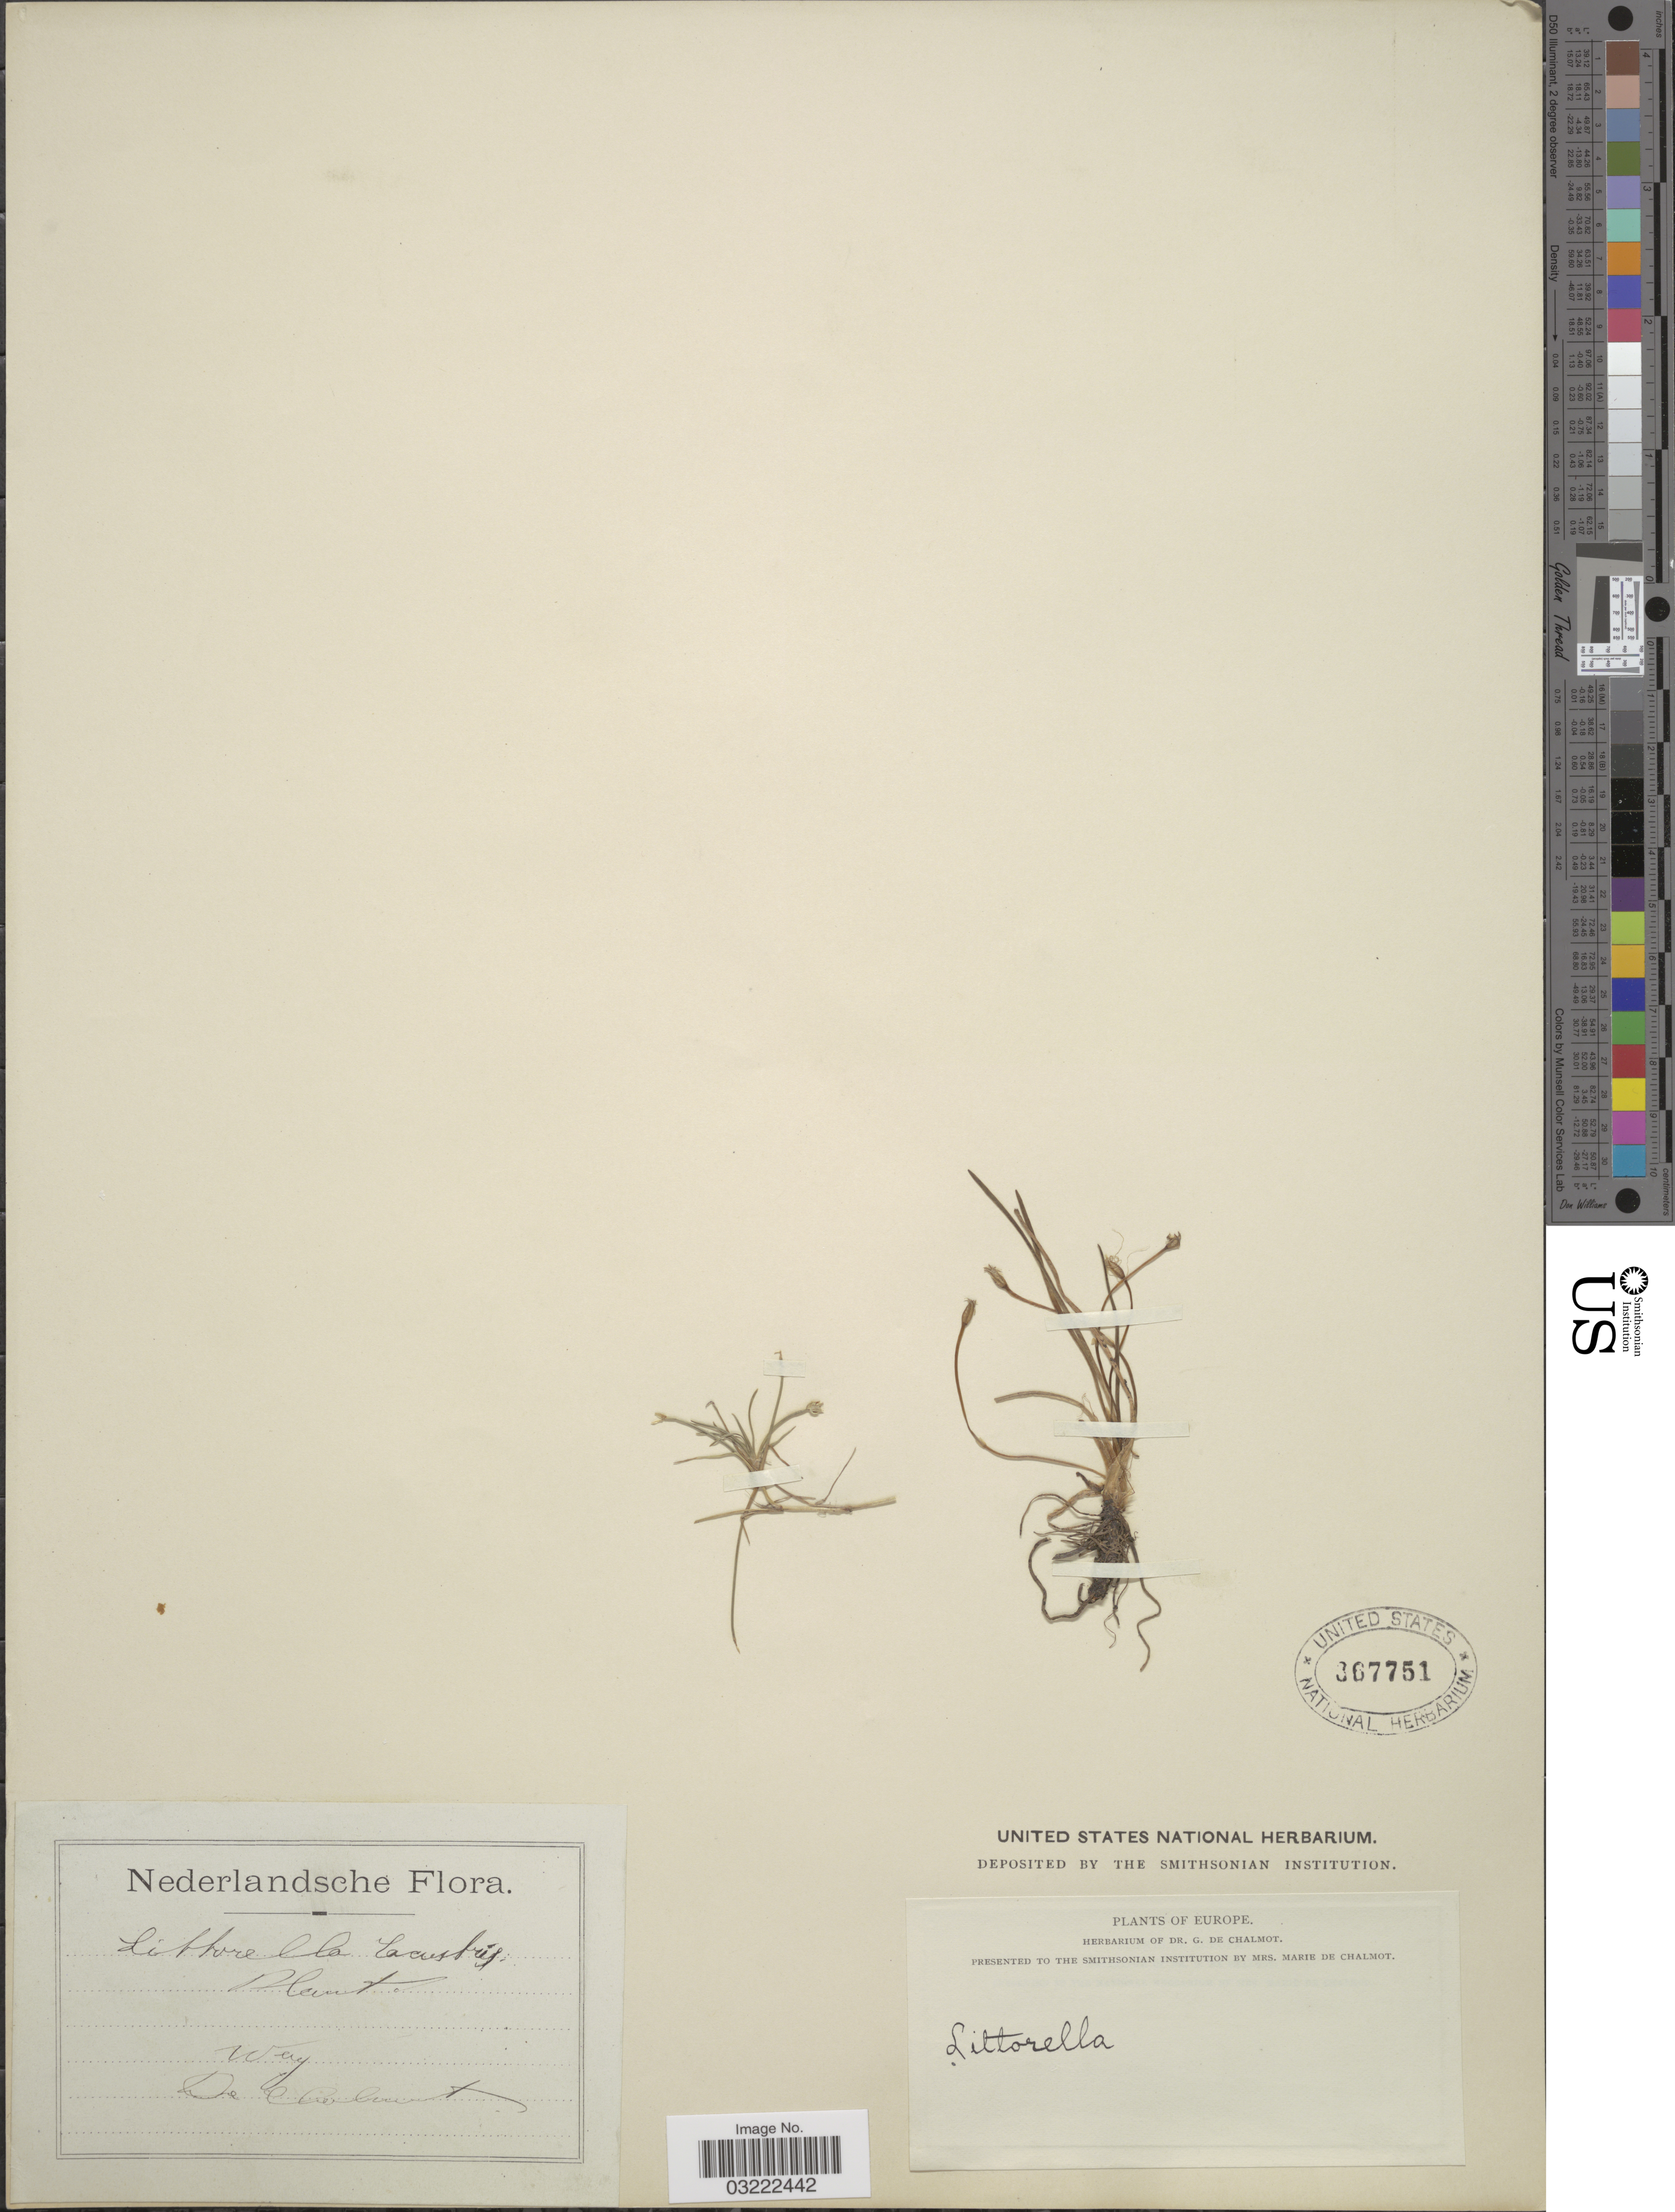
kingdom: Plantae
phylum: Tracheophyta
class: Magnoliopsida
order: Lamiales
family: Plantaginaceae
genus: Littorella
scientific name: Littorella lacustris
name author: L.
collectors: G. de Chalmot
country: Netherlands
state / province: Gelderland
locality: Wag.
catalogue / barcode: US 367751